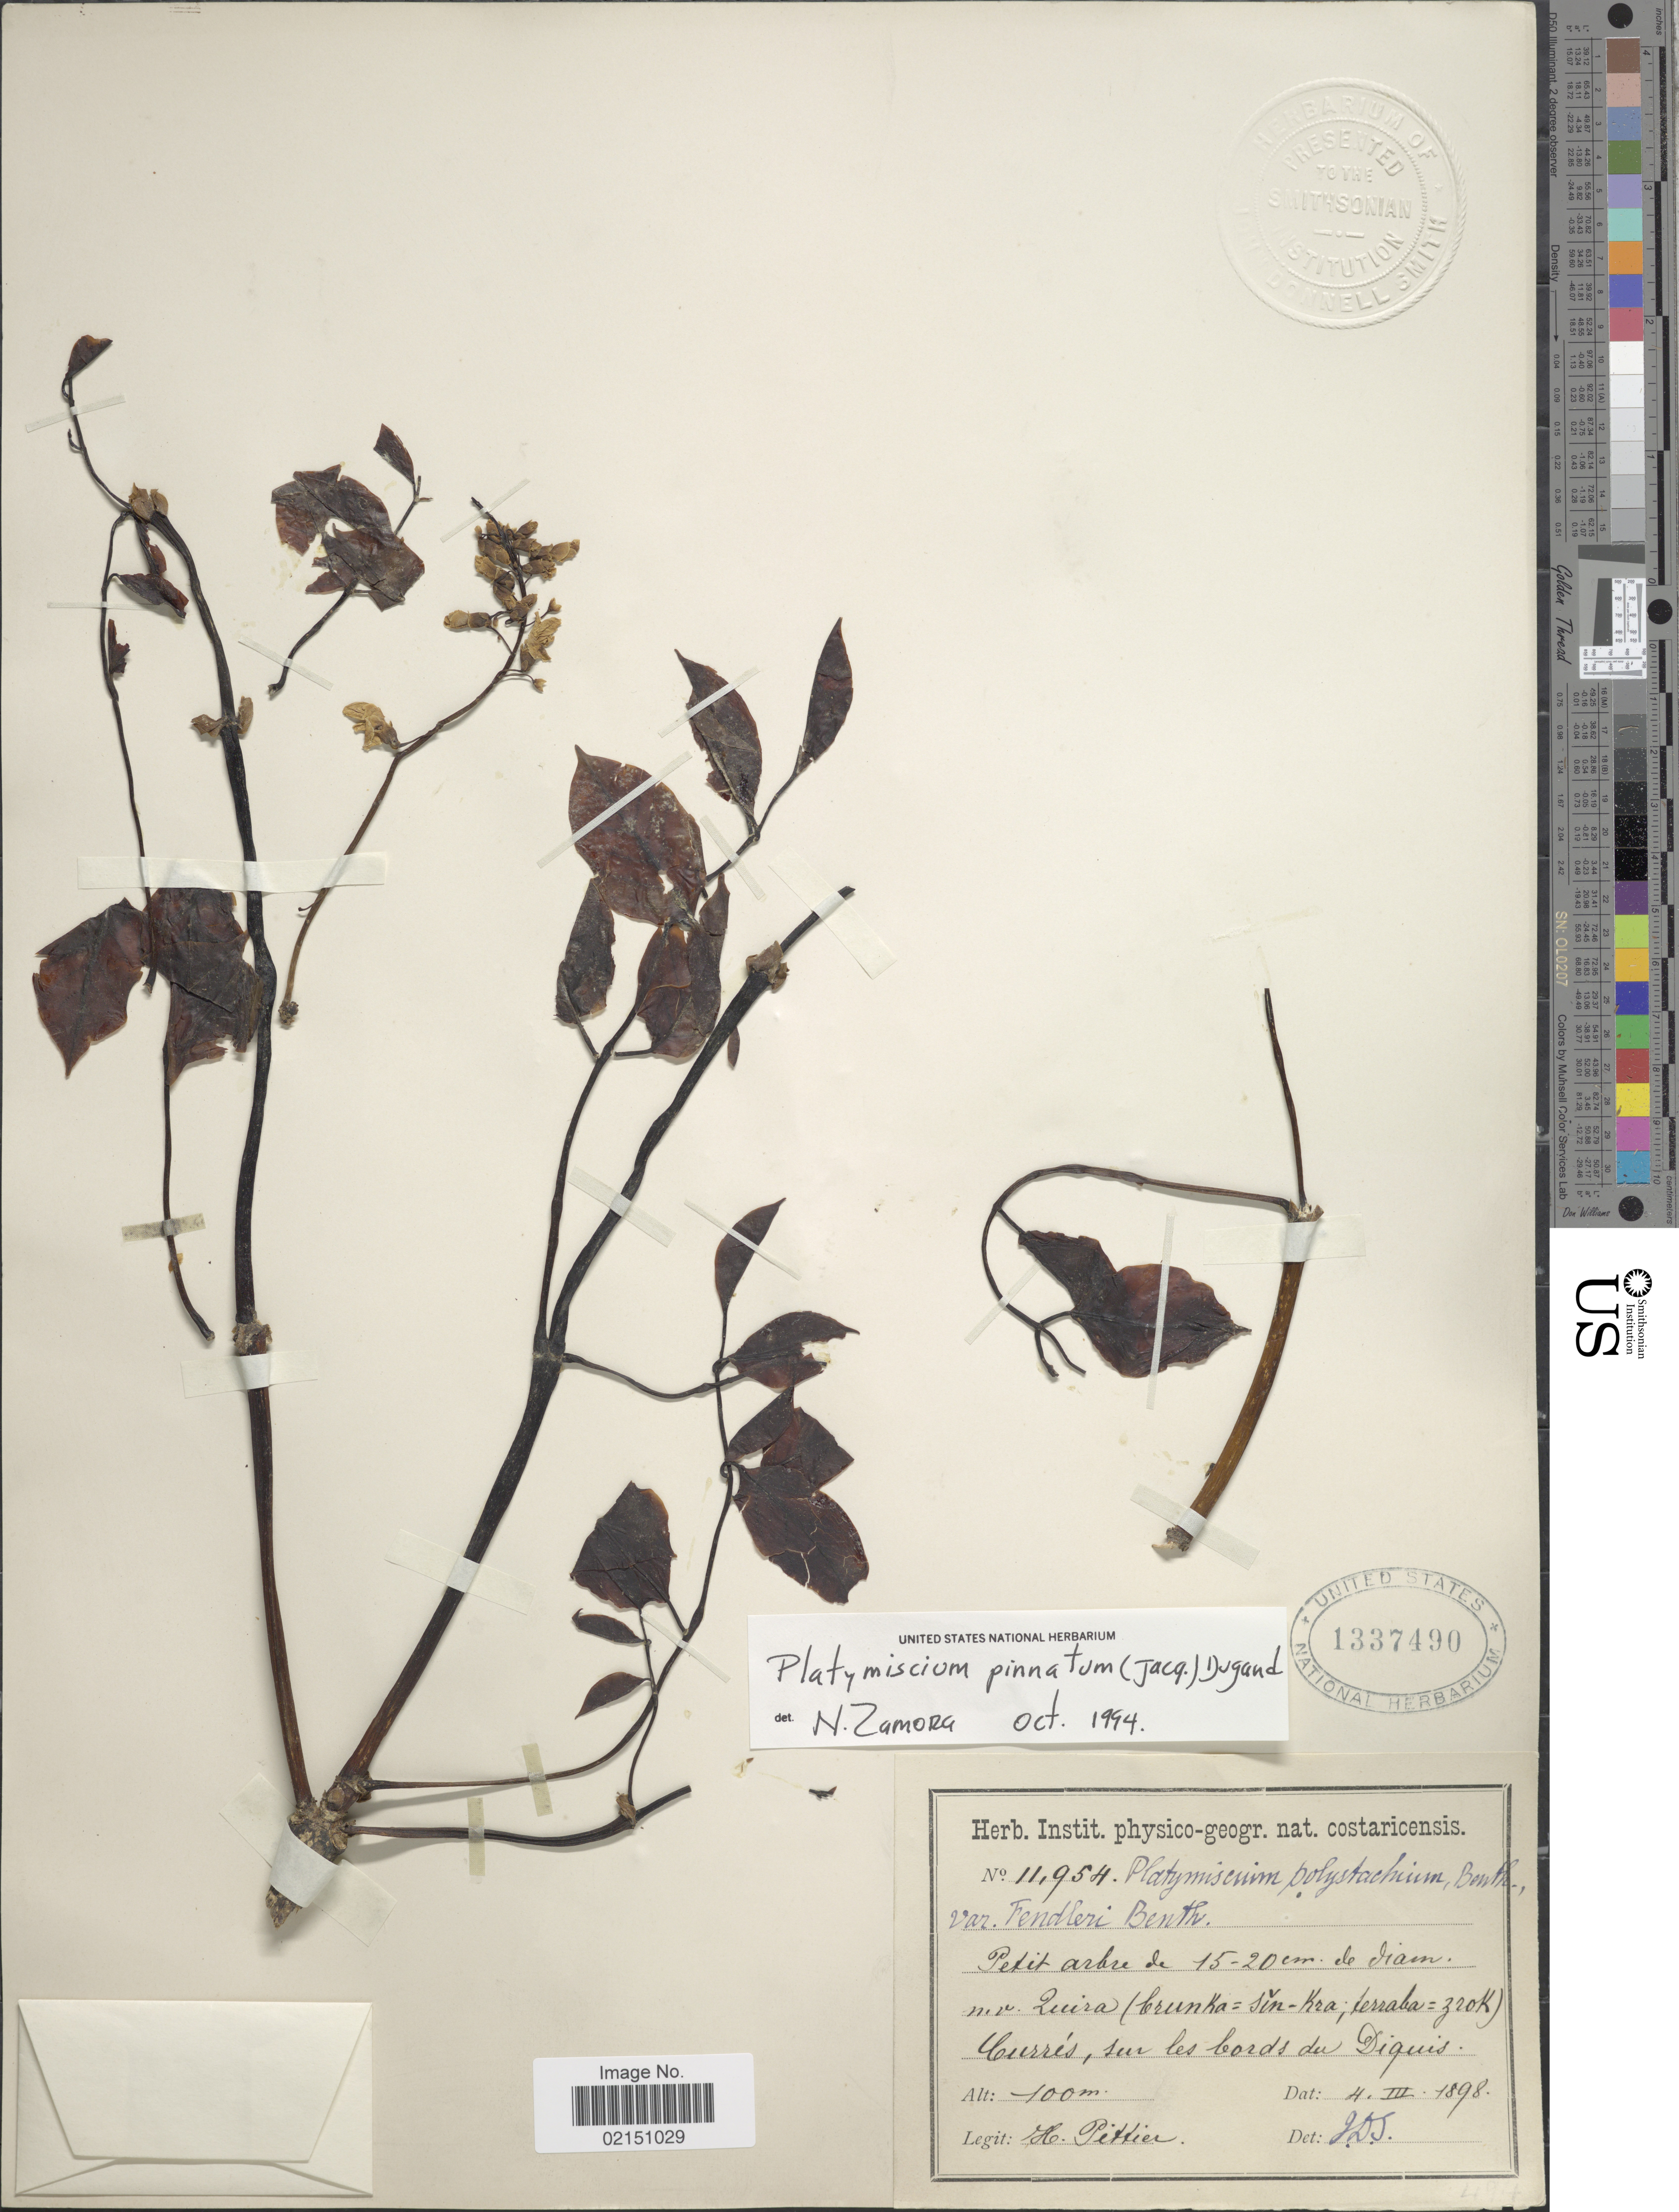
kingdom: Plantae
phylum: Tracheophyta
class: Magnoliopsida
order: Fabales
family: Fabaceae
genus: Platymiscium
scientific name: Platymiscium pinnatum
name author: (Jacq.) Dugand G.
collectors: H. F. Pittier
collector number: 11954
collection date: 1898-03-04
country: Costa Rica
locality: Currés, sur les bords du Diquis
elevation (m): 100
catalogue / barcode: US 1337490